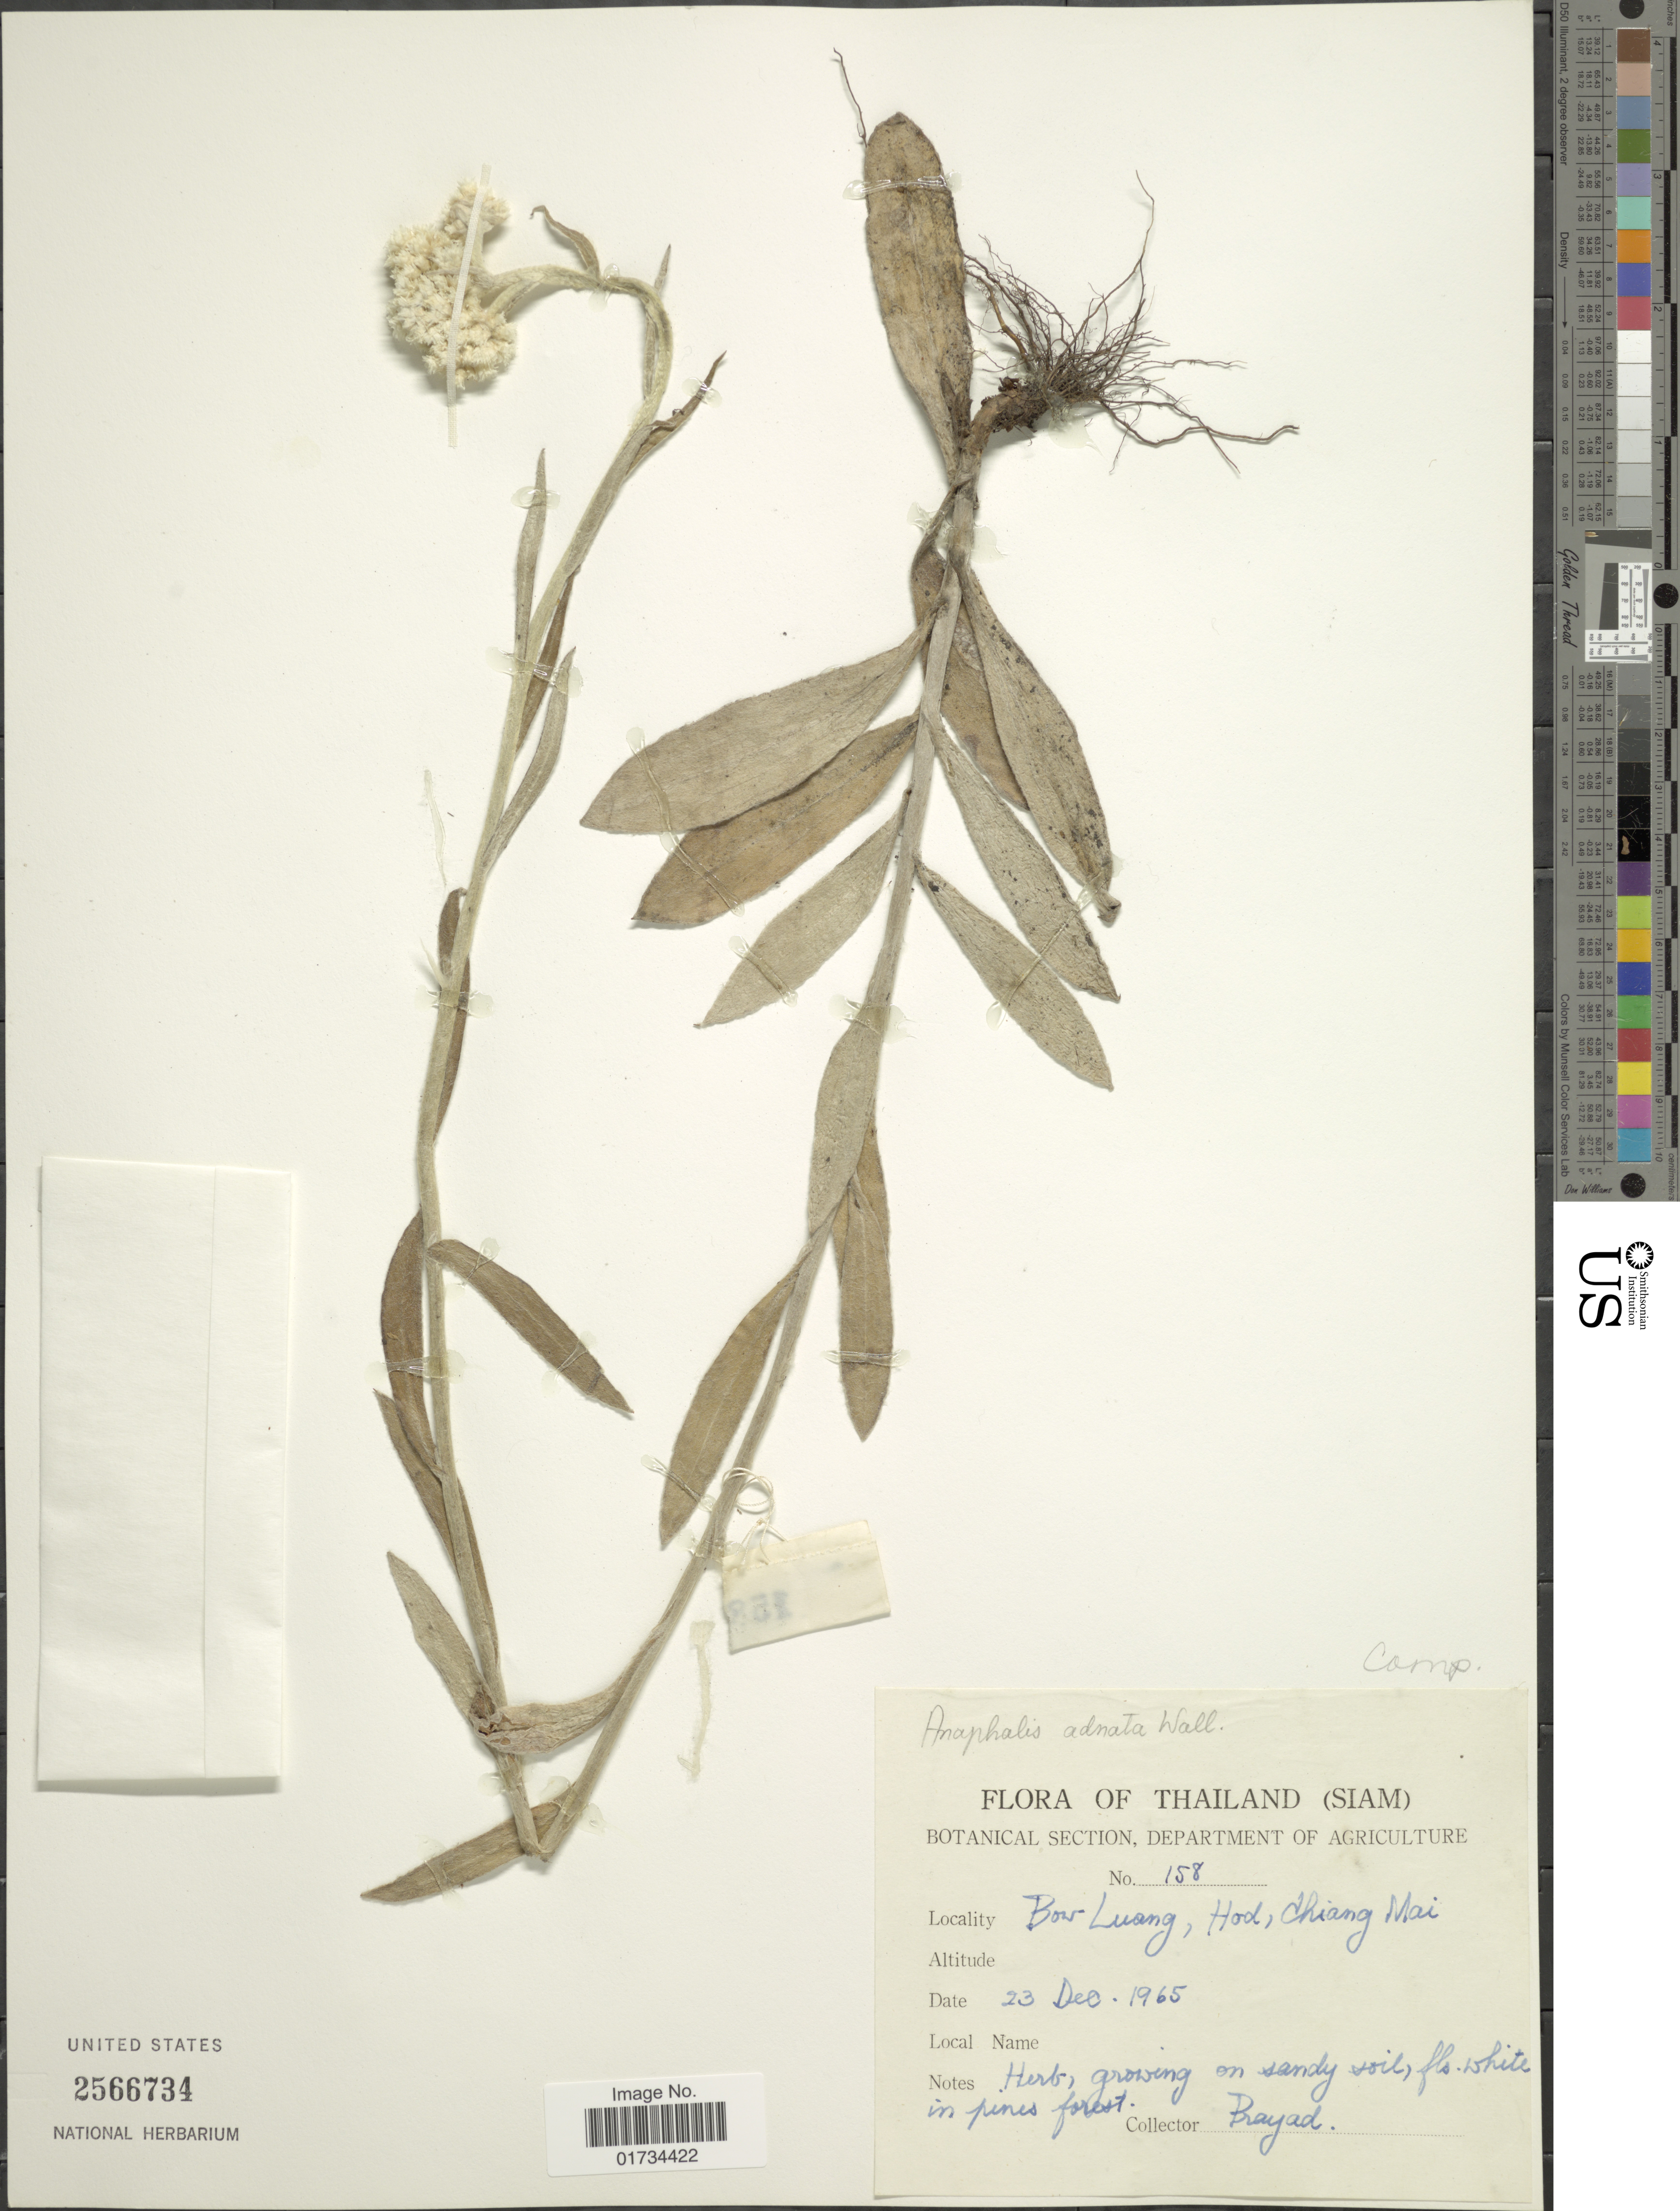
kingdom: Plantae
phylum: Tracheophyta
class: Magnoliopsida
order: Asterales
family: Asteraceae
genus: Anaphalis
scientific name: Anaphalis adnata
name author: DC.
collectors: Prayad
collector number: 158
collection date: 1965-12-23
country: Thailand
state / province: Chiang Mai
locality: Thailand (Siam). Bow Luang, Hod, Chiang Mai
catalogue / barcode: US 2566734